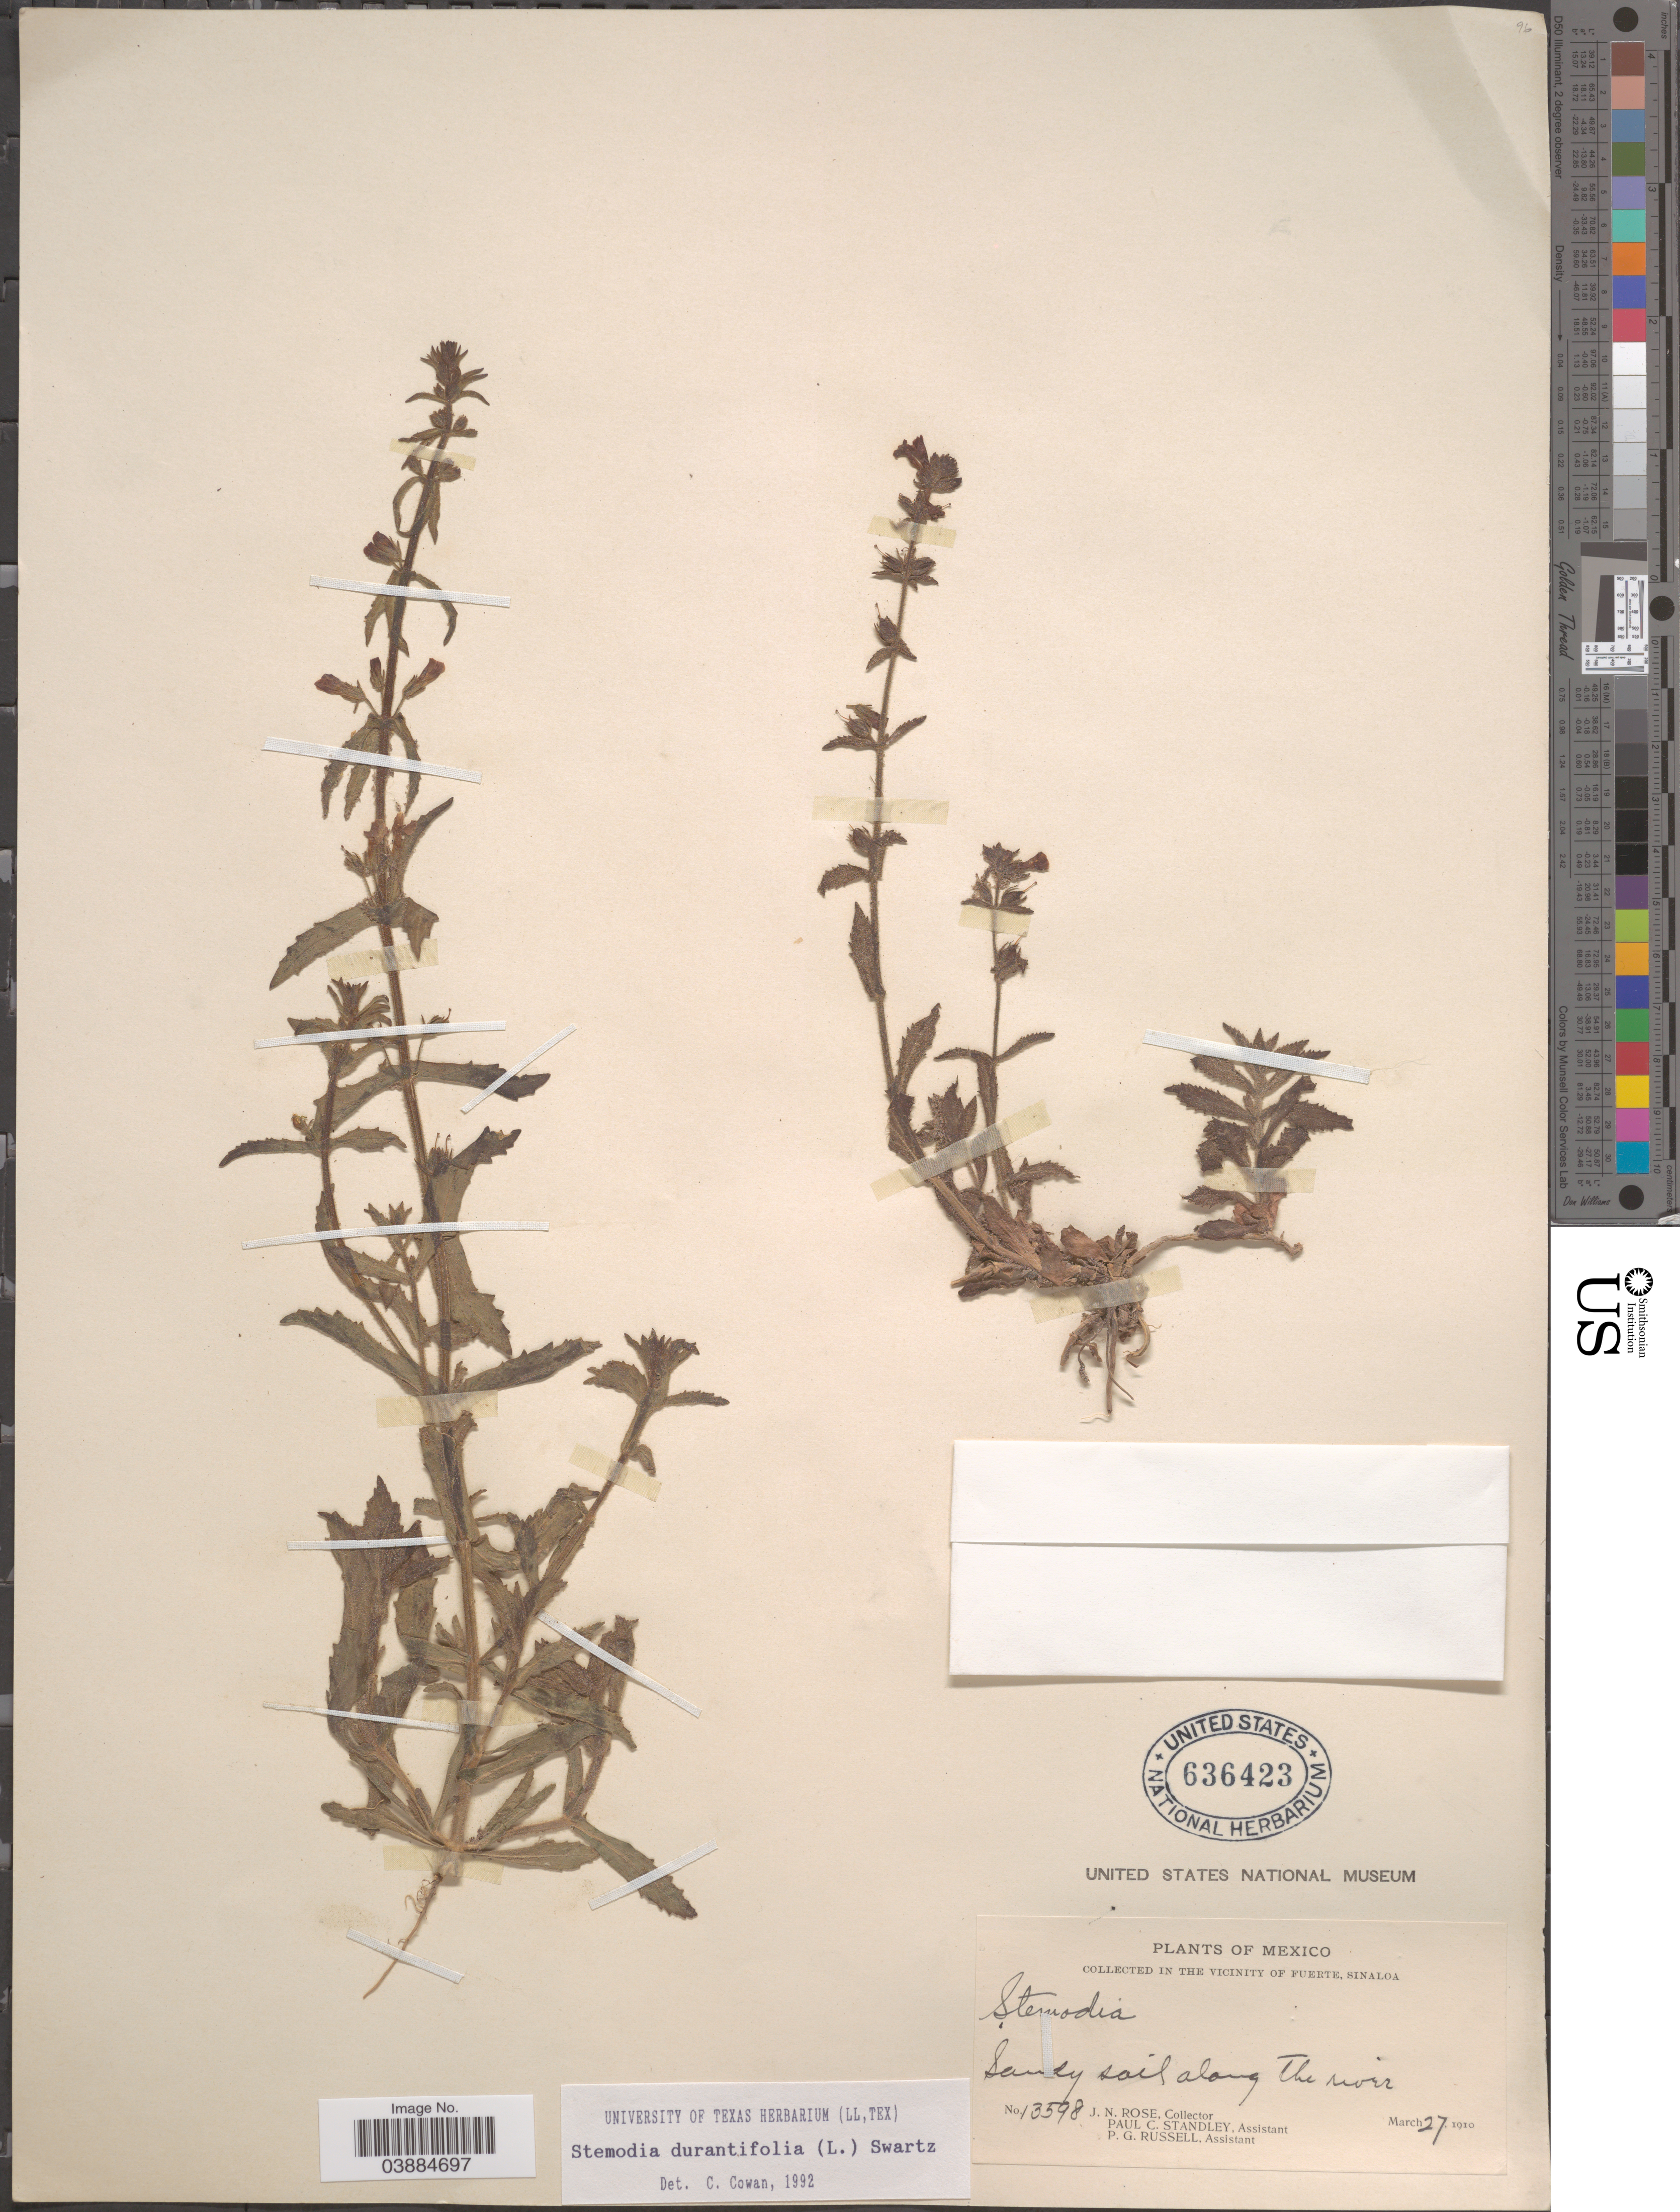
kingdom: Plantae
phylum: Tracheophyta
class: Magnoliopsida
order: Lamiales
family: Plantaginaceae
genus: Stemodia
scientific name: Stemodia durantifolia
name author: (L.) Sw.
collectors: J. N. Rose, P. C. Standley & P. G. Russell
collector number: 13598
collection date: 1910-03-27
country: Mexico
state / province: Sinaloa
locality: Vicinity of Fuerte. Sandy soil along The river.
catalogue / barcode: US 636423